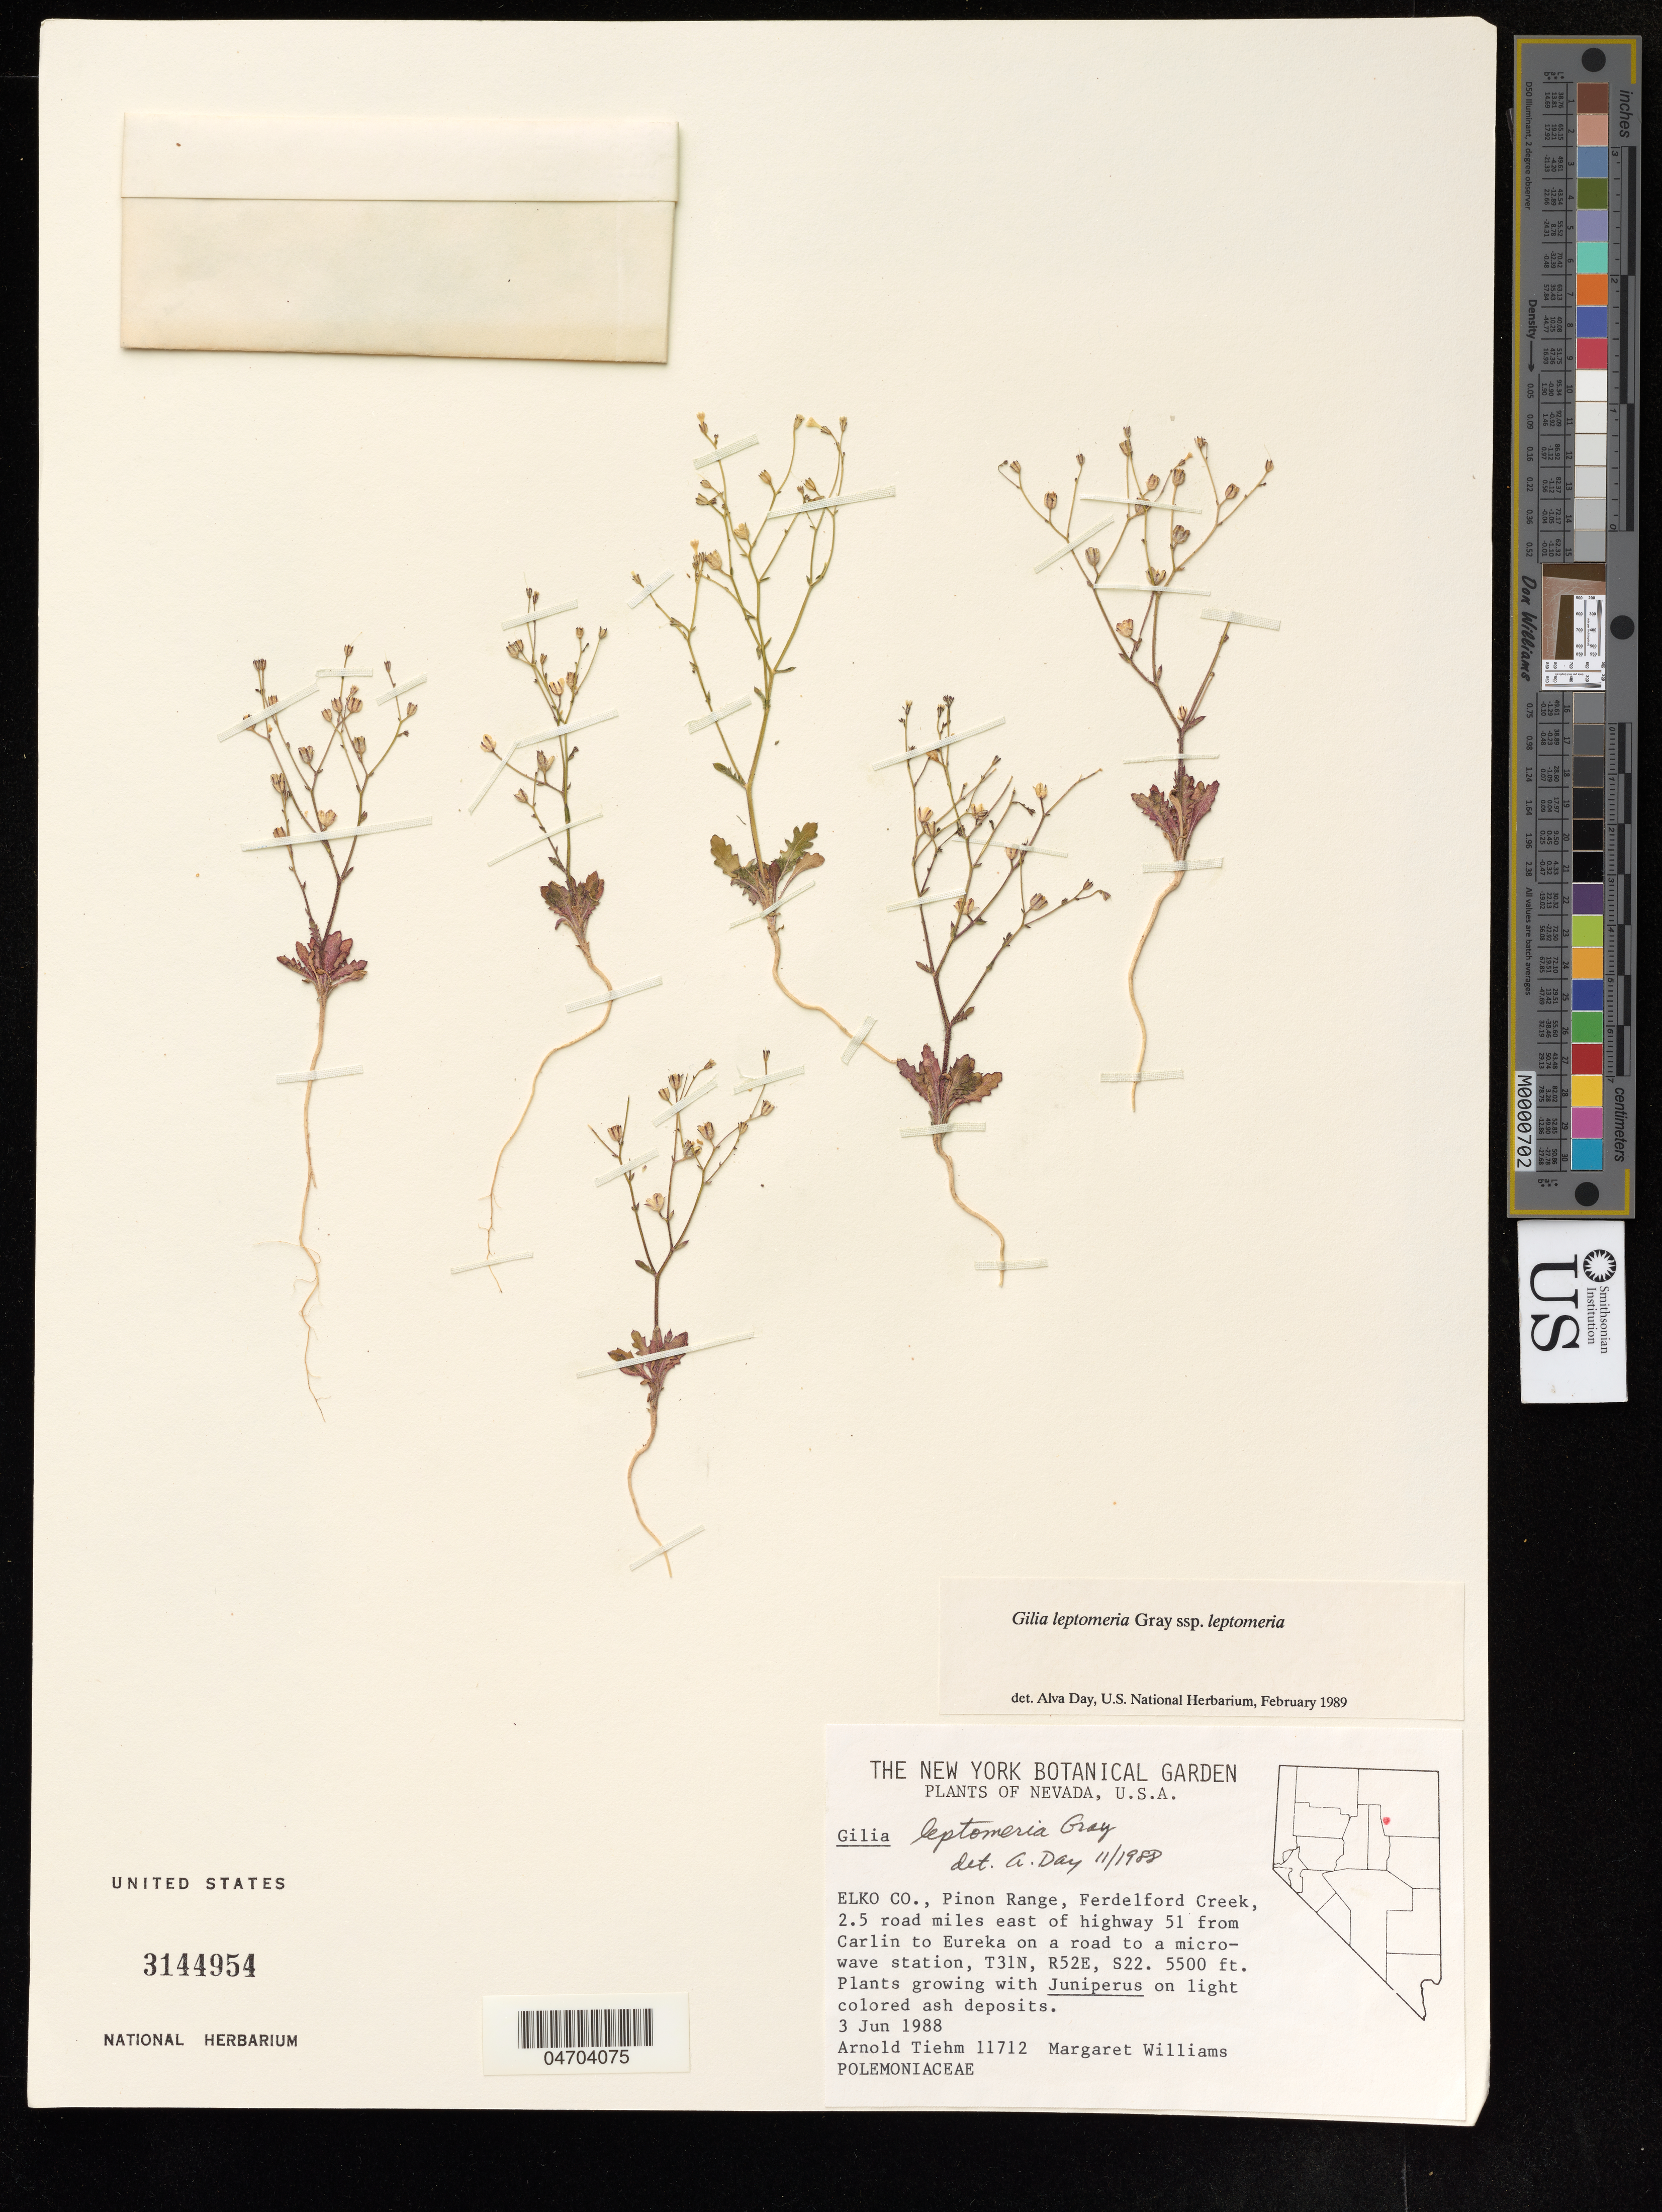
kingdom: Plantae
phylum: Tracheophyta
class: Magnoliopsida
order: Ericales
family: Polemoniaceae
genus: Aliciella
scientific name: Aliciella leptomeria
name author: (A. Gray) J.M. Porter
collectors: A. Tiehm & M. Williams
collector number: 11712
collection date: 1988-06-03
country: United States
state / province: Nevada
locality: Elko Co., Pinon Range, Ferdelford Creek, 2.5 road miles east of highway 51 from Carlin to Eureka on a road to a microwave station.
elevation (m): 1676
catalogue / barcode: US 3144954